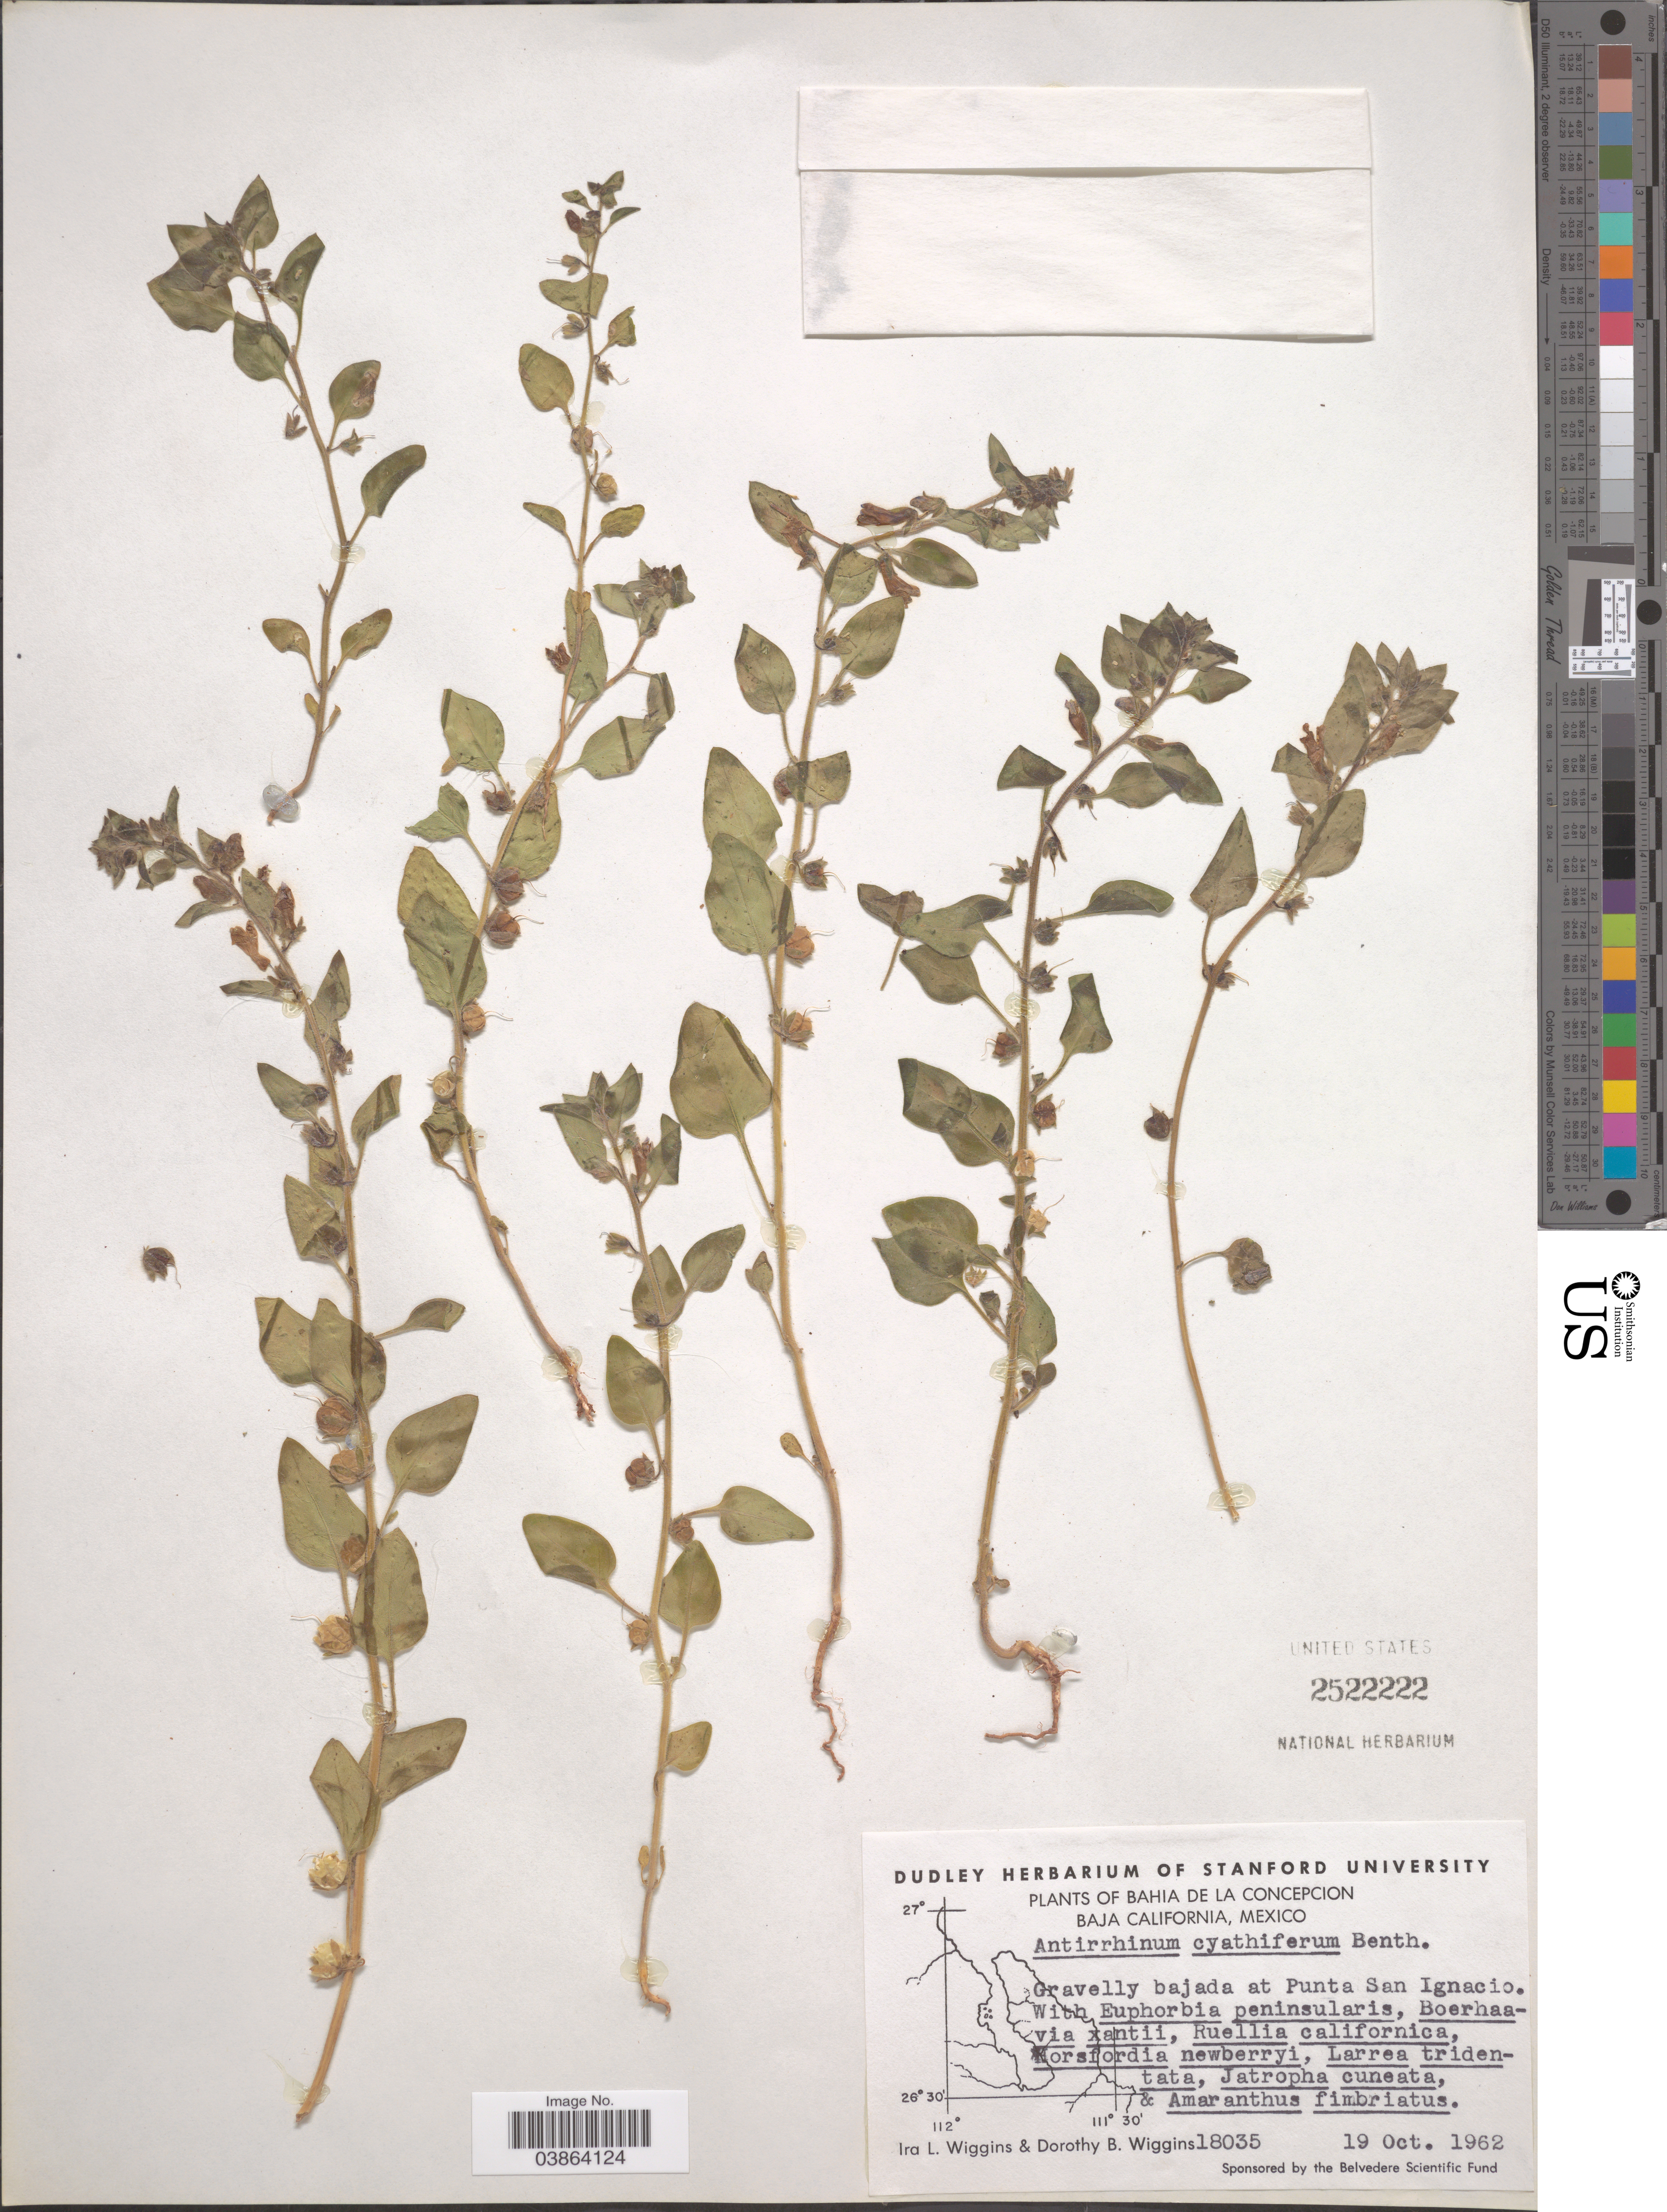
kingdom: Plantae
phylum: Tracheophyta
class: Magnoliopsida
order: Lamiales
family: Plantaginaceae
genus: Pseudorontium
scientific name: Pseudorontium cyathiferum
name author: (Benth.) Rothm.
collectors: I. L. Wiggins & D. B. Wiggins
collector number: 18035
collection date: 1962-10-19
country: Mexico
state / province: Baja California Sur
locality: Bahia de La Concepcion. Gravelly bajada at Punta San Ignacio.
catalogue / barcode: US 2522222